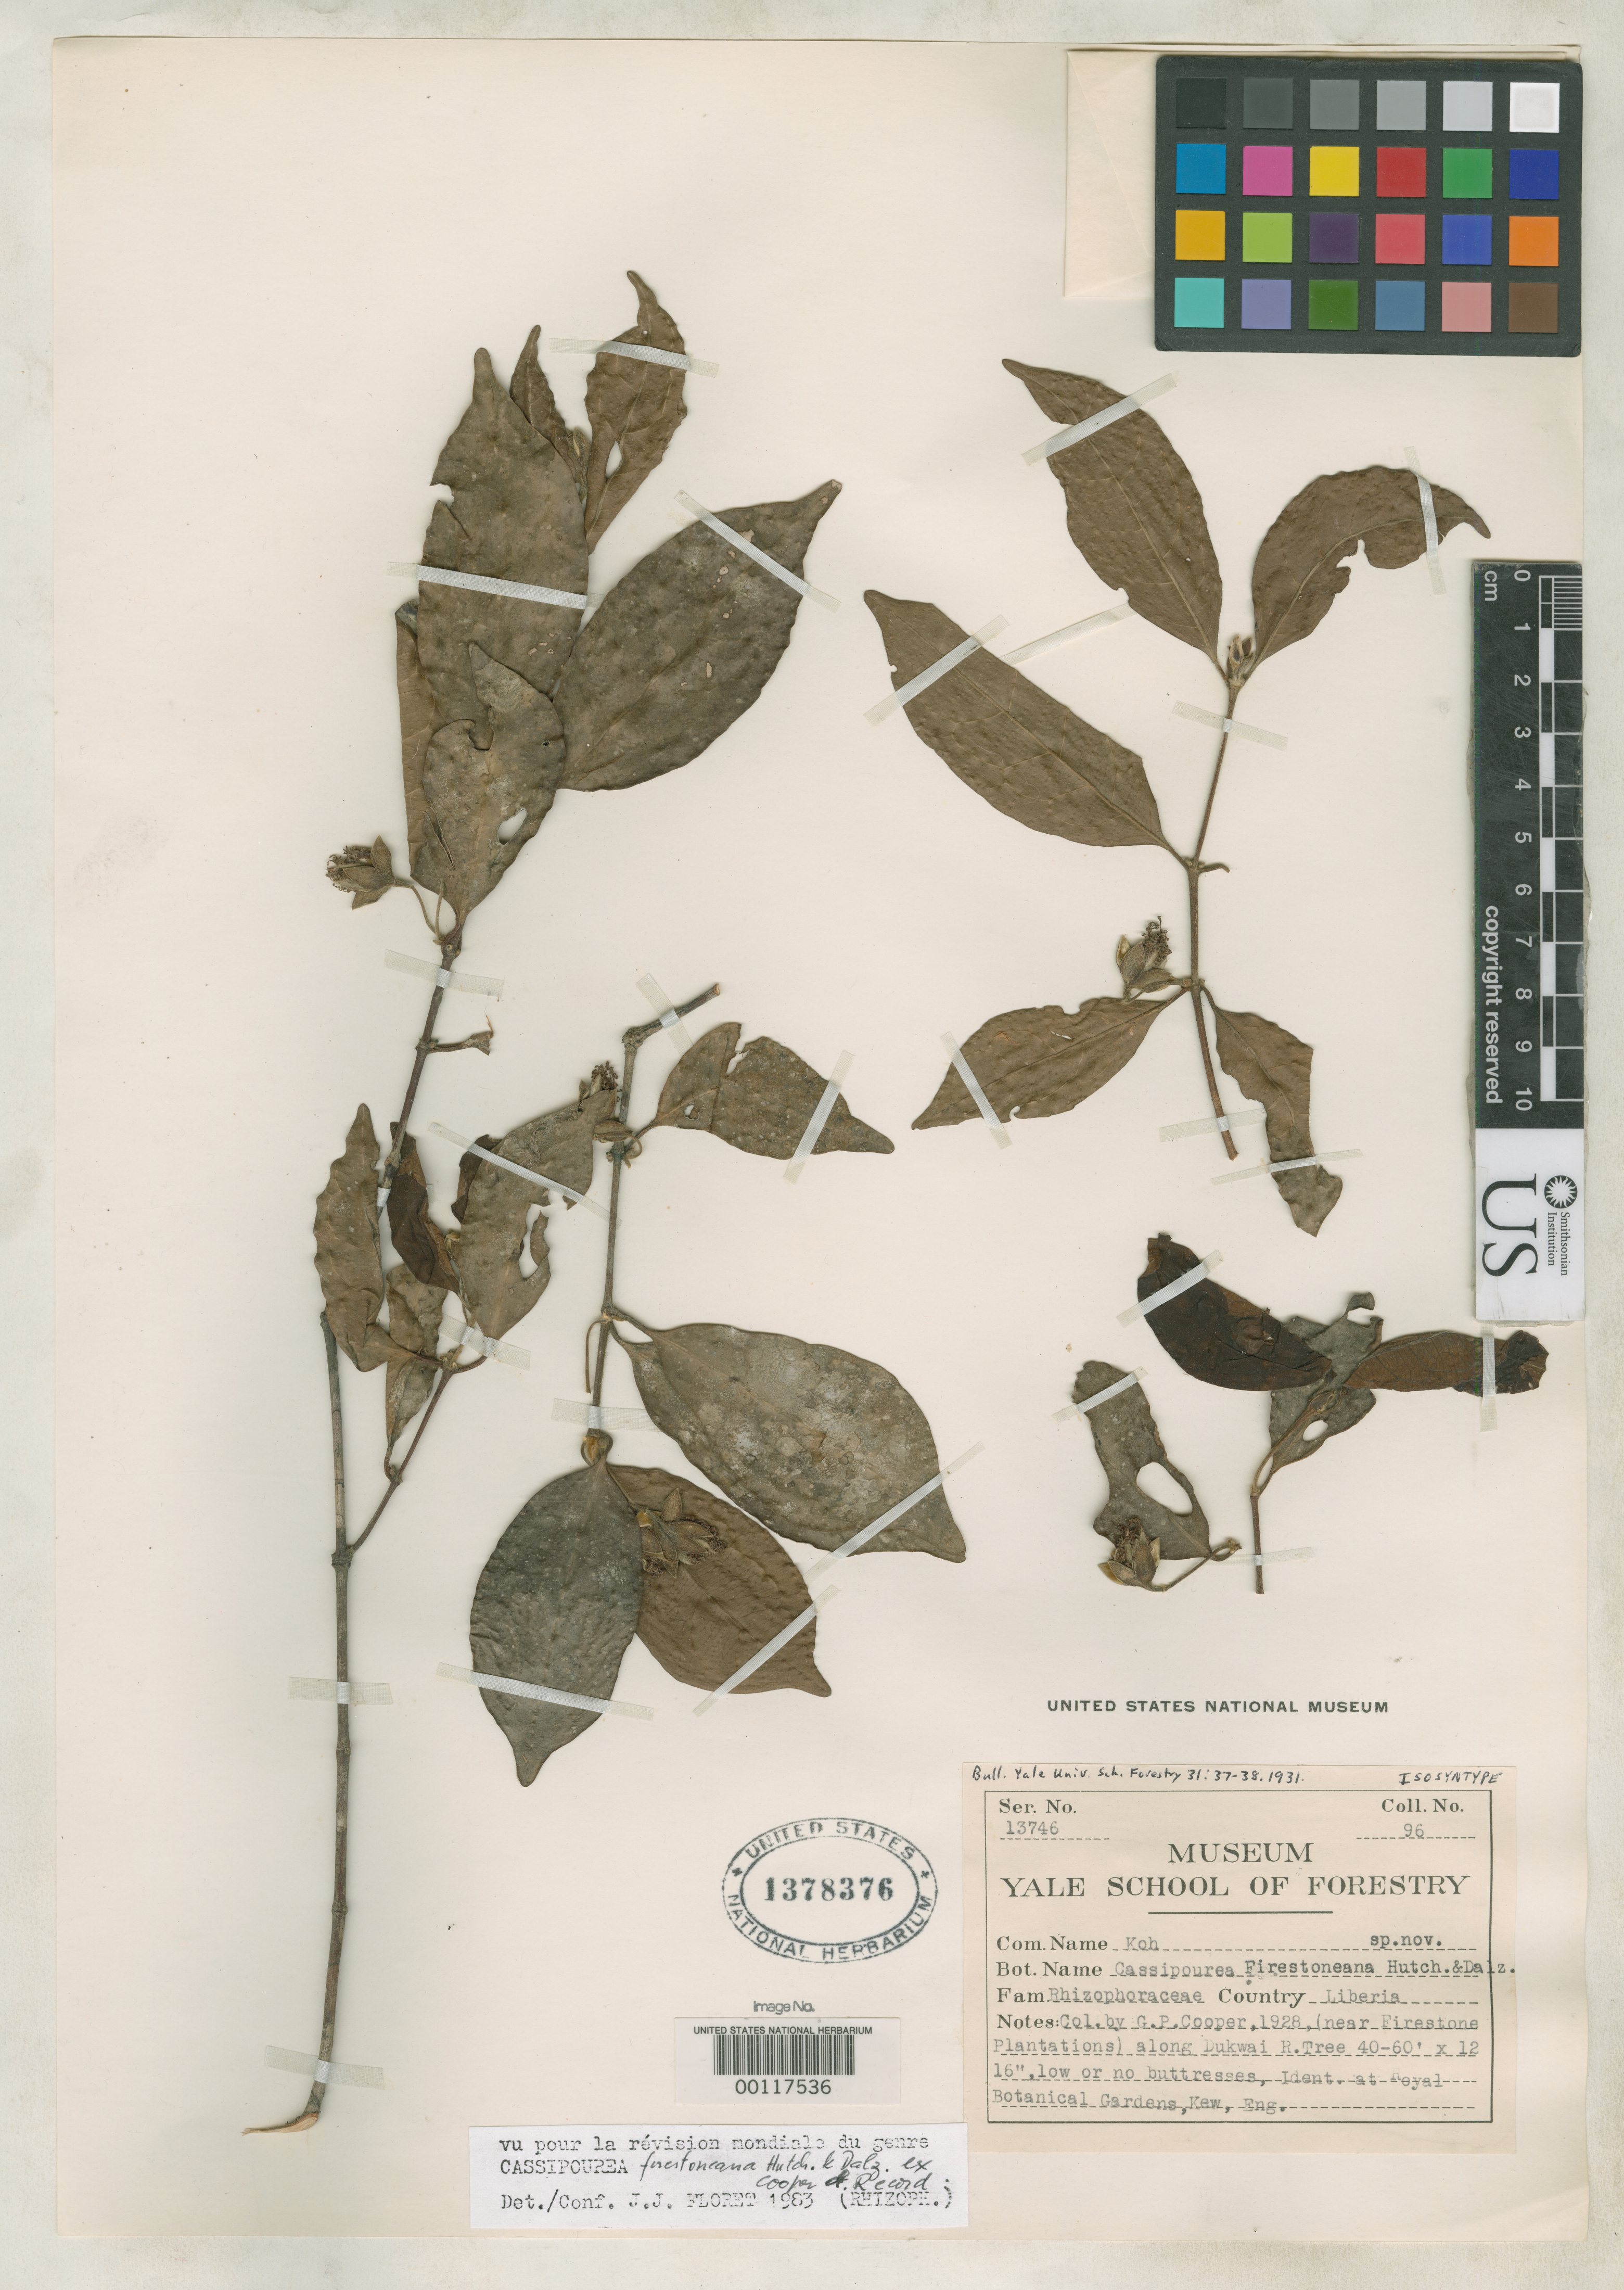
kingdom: Plantae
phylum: Tracheophyta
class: Magnoliopsida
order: Malpighiales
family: Rhizophoraceae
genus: Cassipourea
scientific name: Cassipourea firestoneana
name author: Hutch. & Dalziel ex Cooper & Record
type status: Isosyntype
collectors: G. Cooper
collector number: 96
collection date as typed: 1928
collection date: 1928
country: Liberia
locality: Near Firestone Plantations, along Dukwai River.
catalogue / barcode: US 1378376